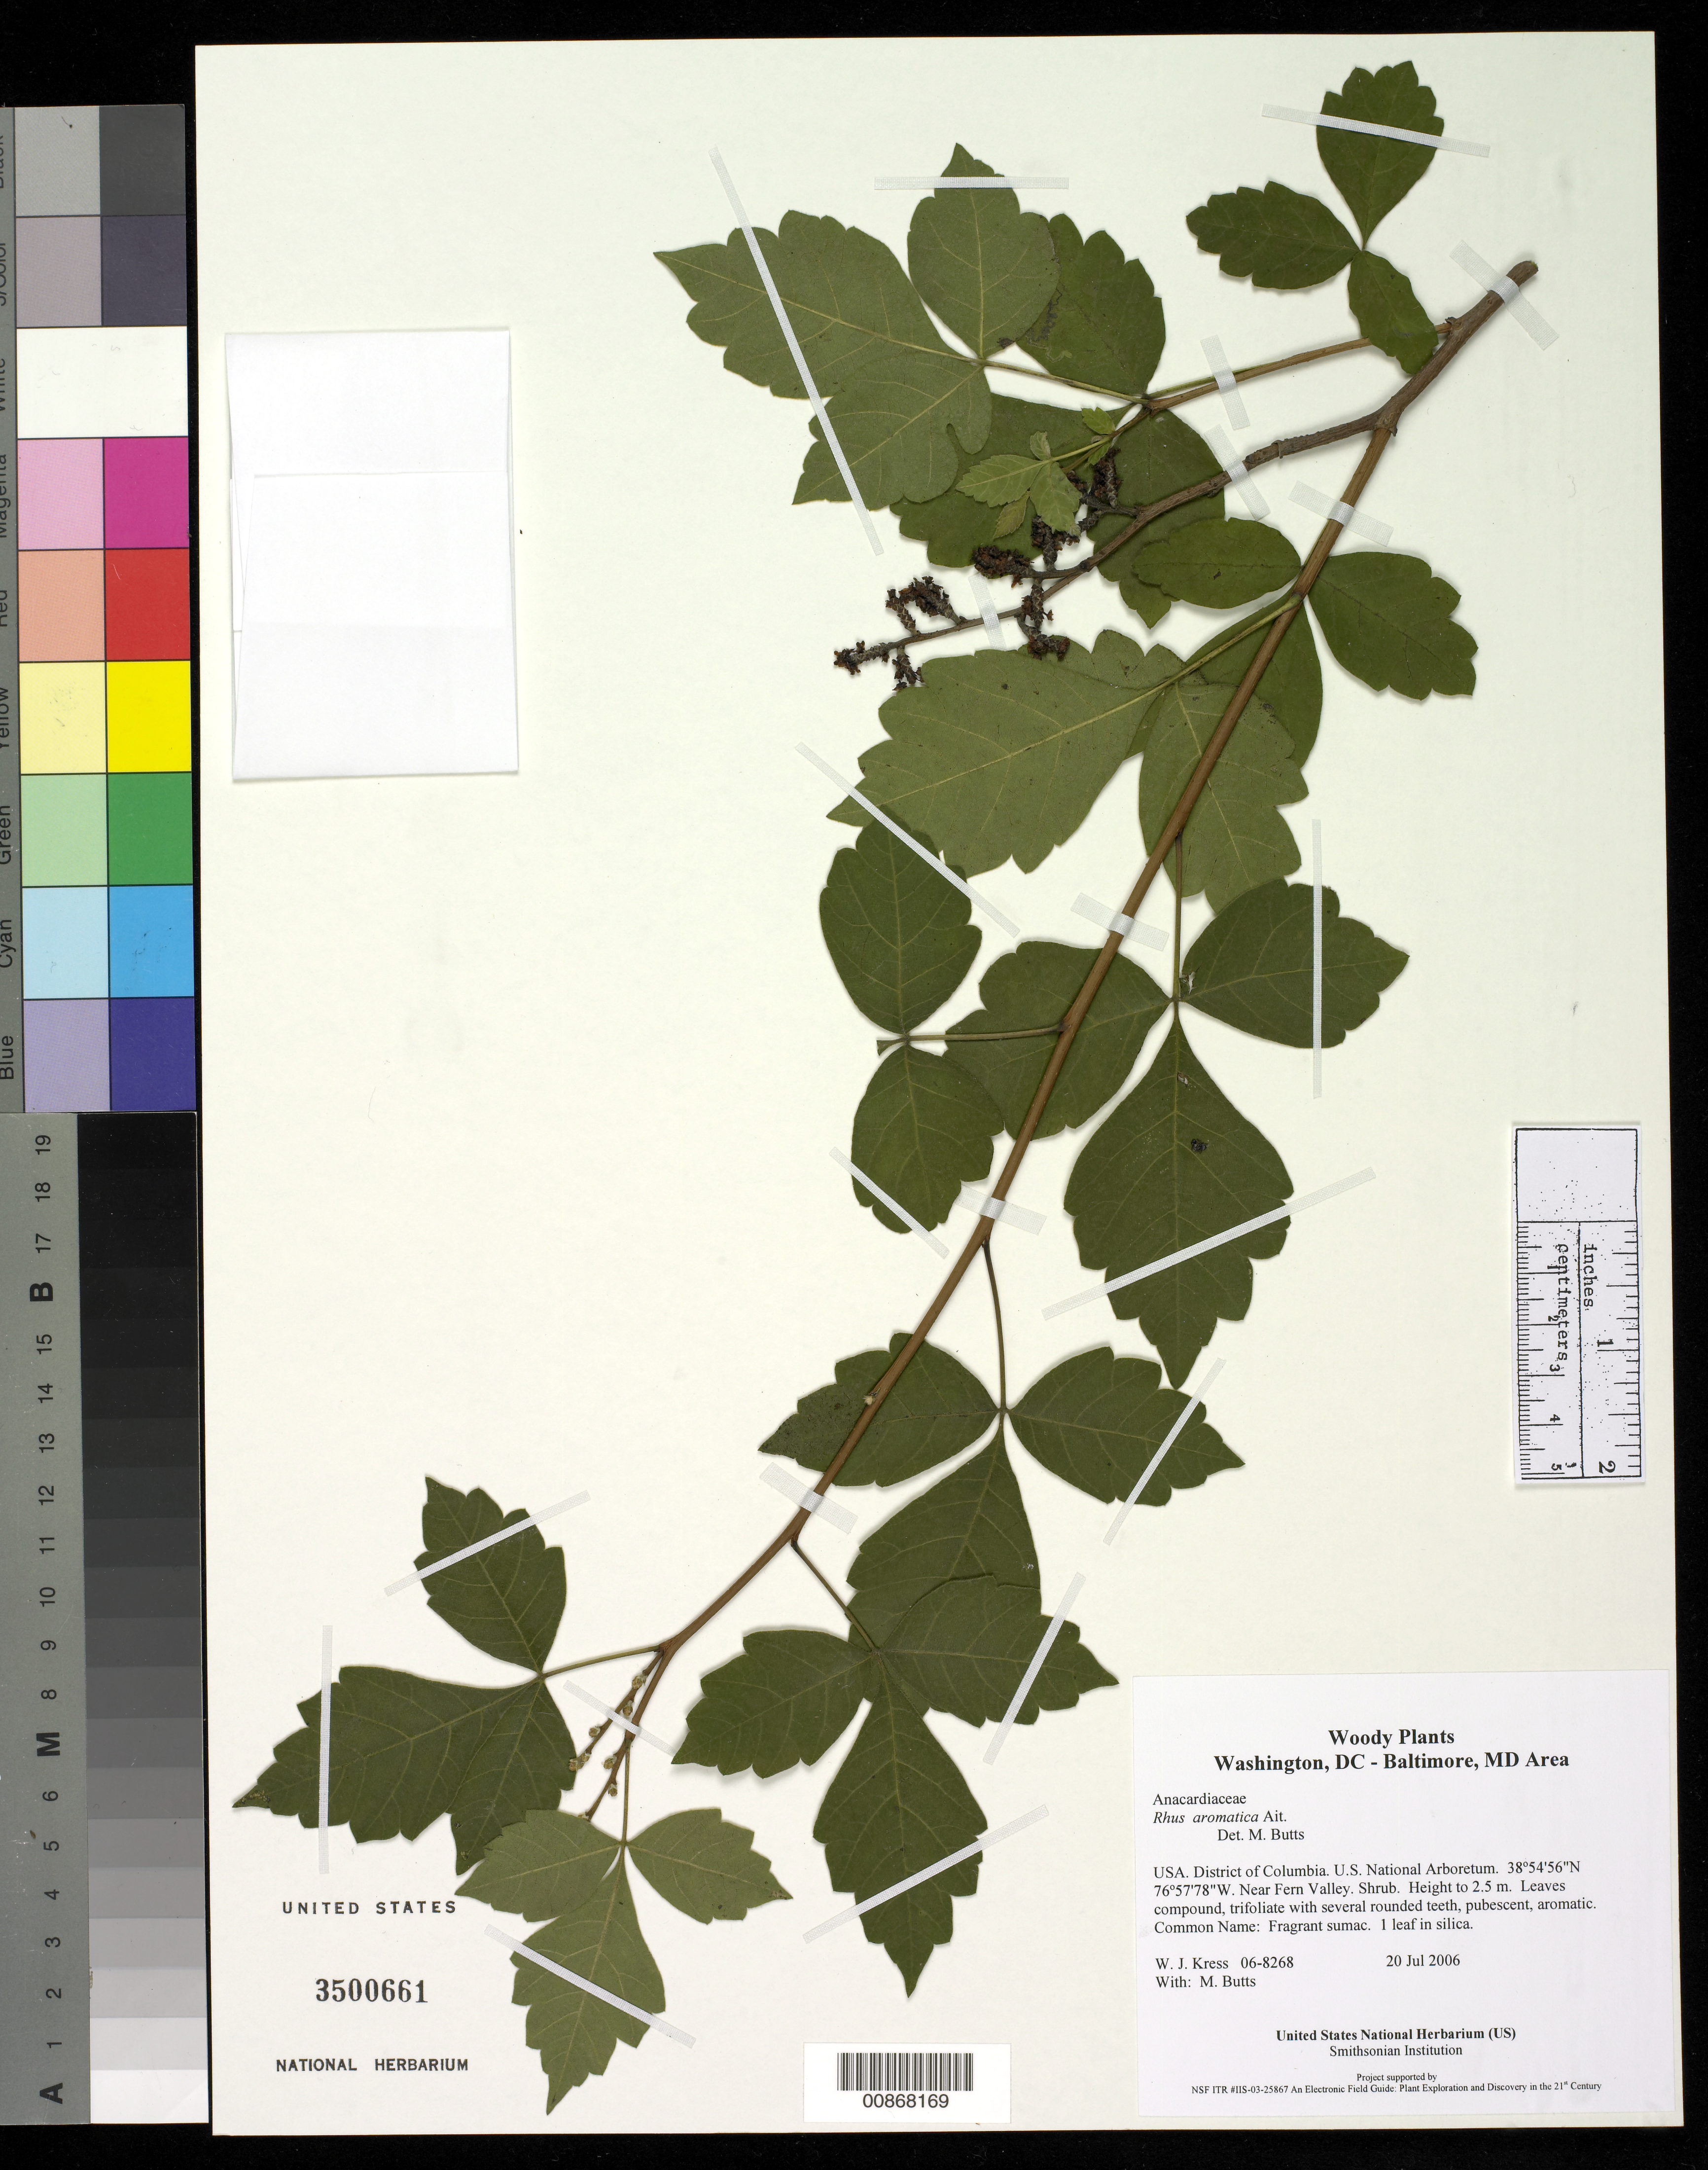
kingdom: Plantae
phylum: Tracheophyta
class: Magnoliopsida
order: Sapindales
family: Anacardiaceae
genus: Rhus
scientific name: Rhus aromatica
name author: Aiton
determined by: Butts, M. B.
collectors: W. J. Kress & M. B. Butts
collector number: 06-8268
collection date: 2006-07-20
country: United States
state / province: District of Columbia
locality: U.S. National Arboretum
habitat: Near Fern Valley.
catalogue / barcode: US 3500661